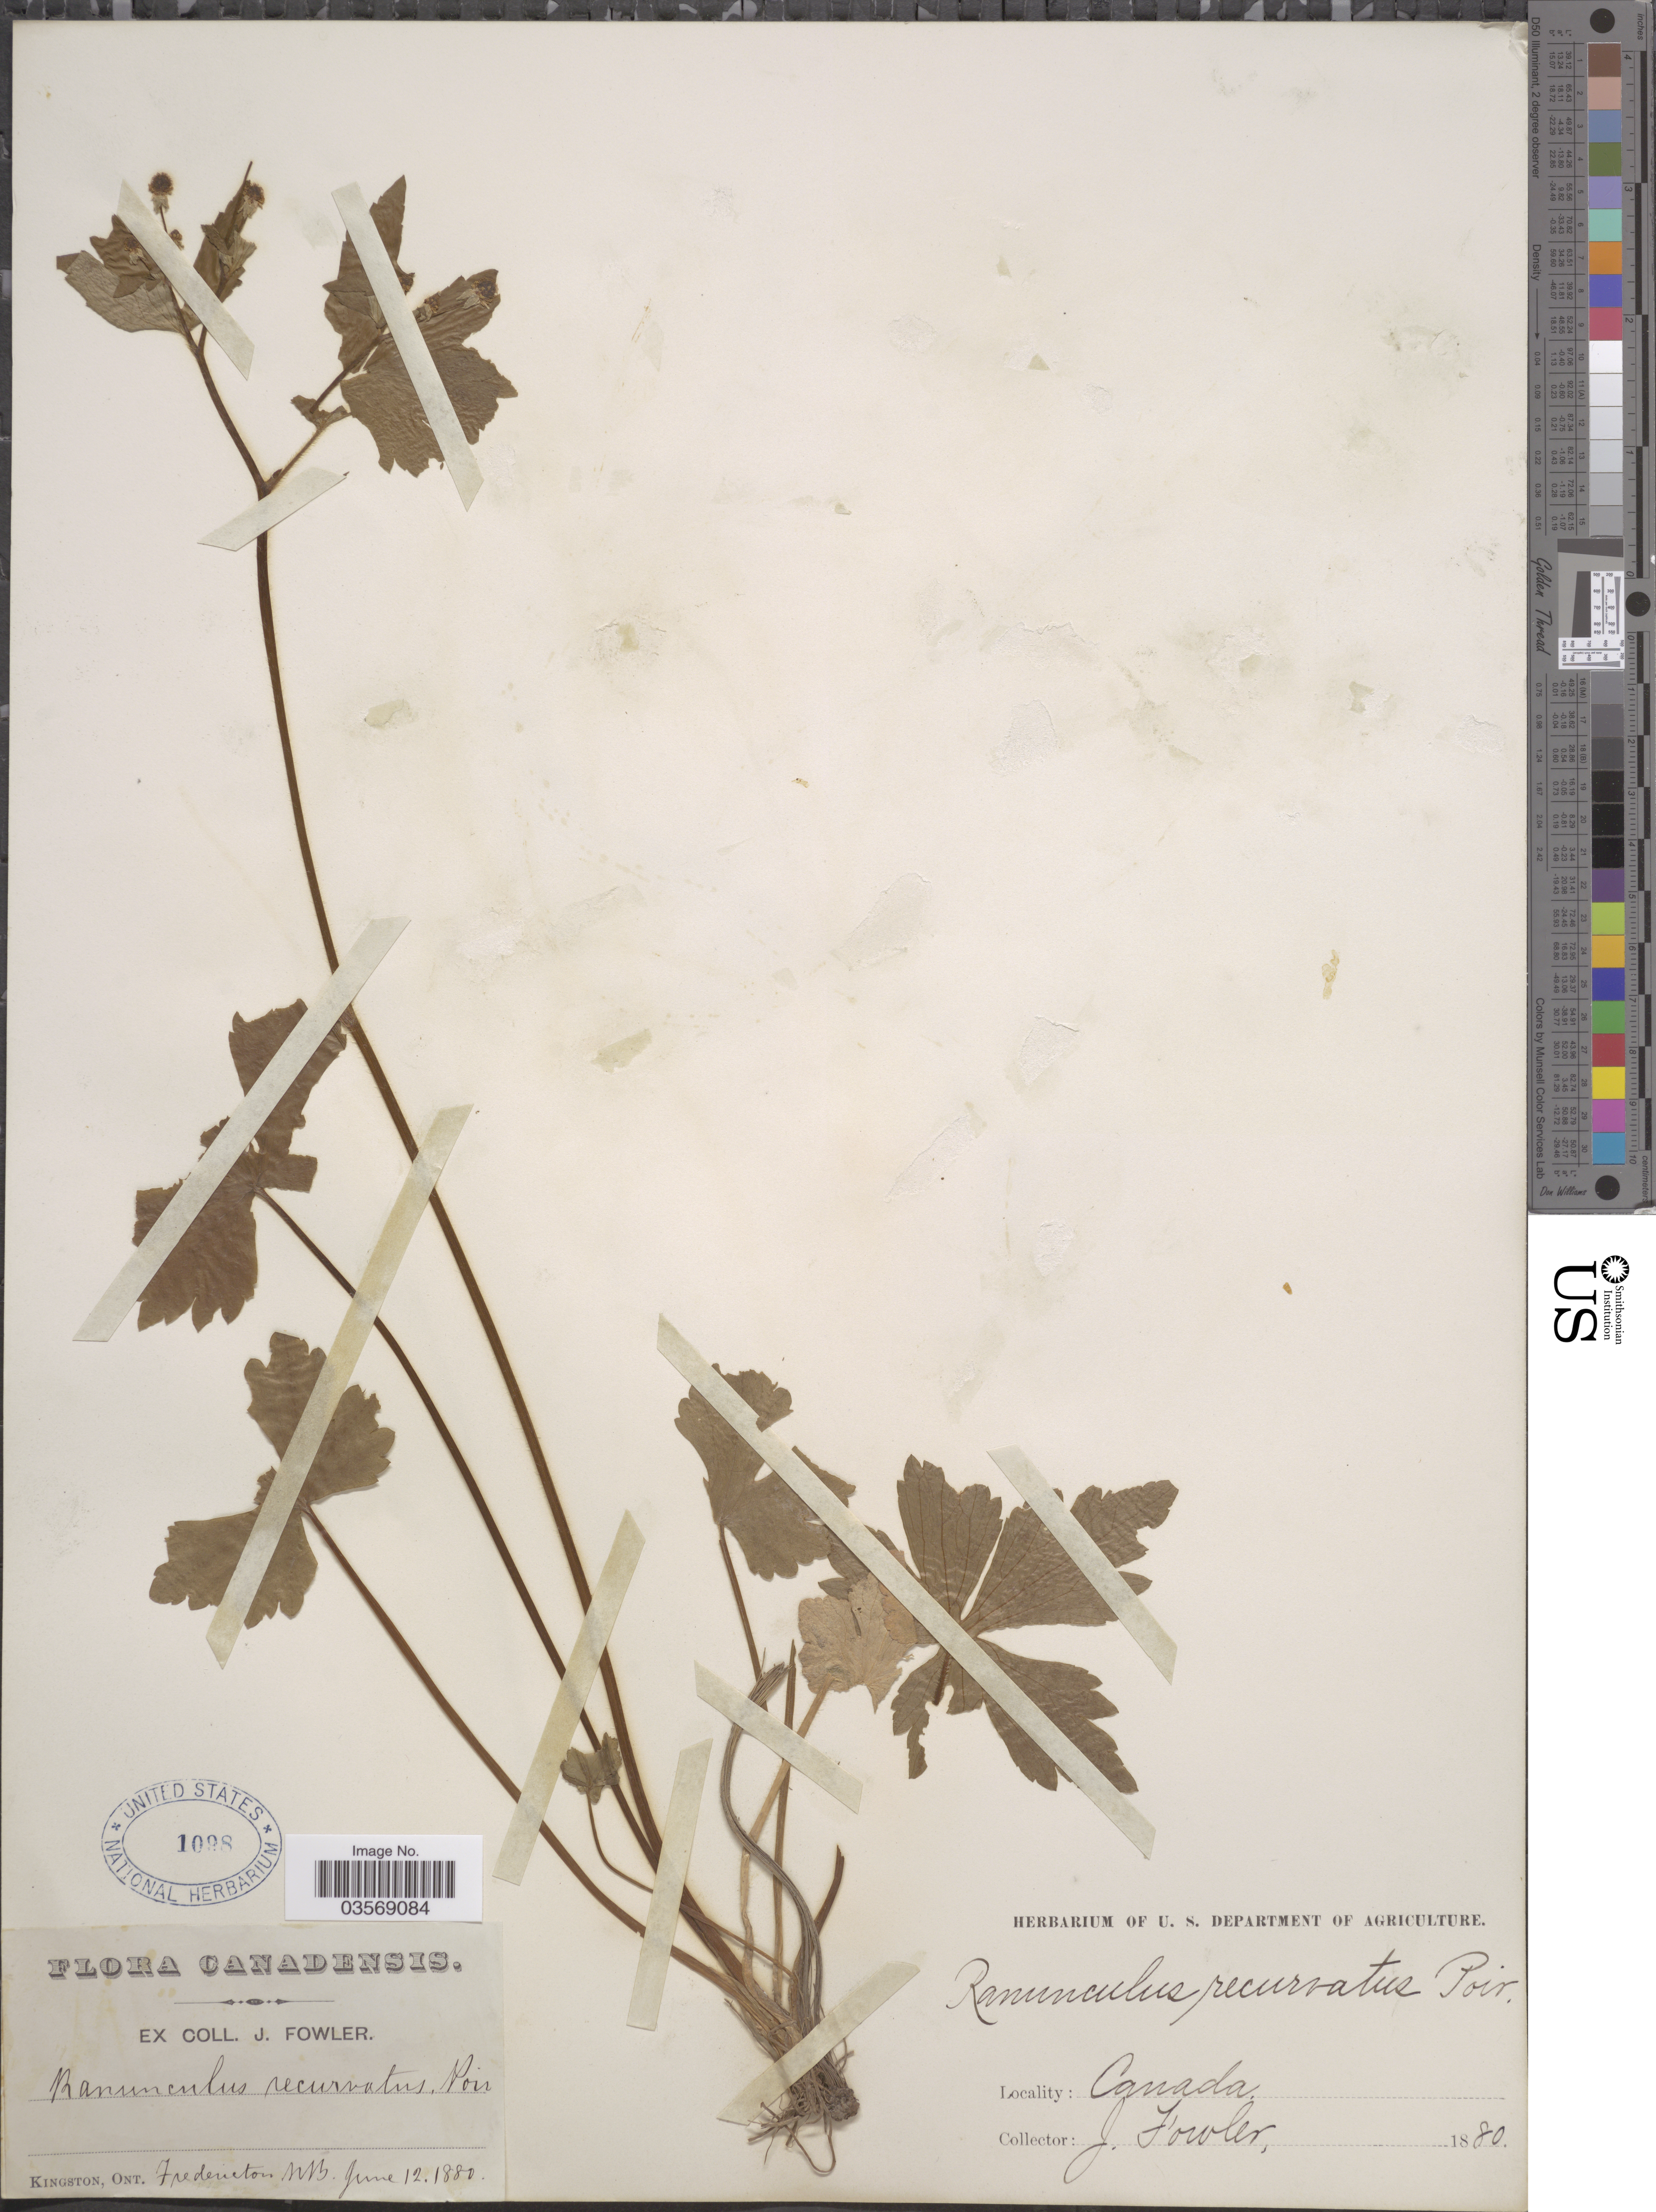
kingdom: Plantae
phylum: Tracheophyta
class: Magnoliopsida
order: Ranunculales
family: Ranunculaceae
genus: Ranunculus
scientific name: Ranunculus recurvatus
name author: Poir.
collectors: J. Fowler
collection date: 1880-06-12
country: Canada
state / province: New Brunswick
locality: Fredericton.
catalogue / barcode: US 1098